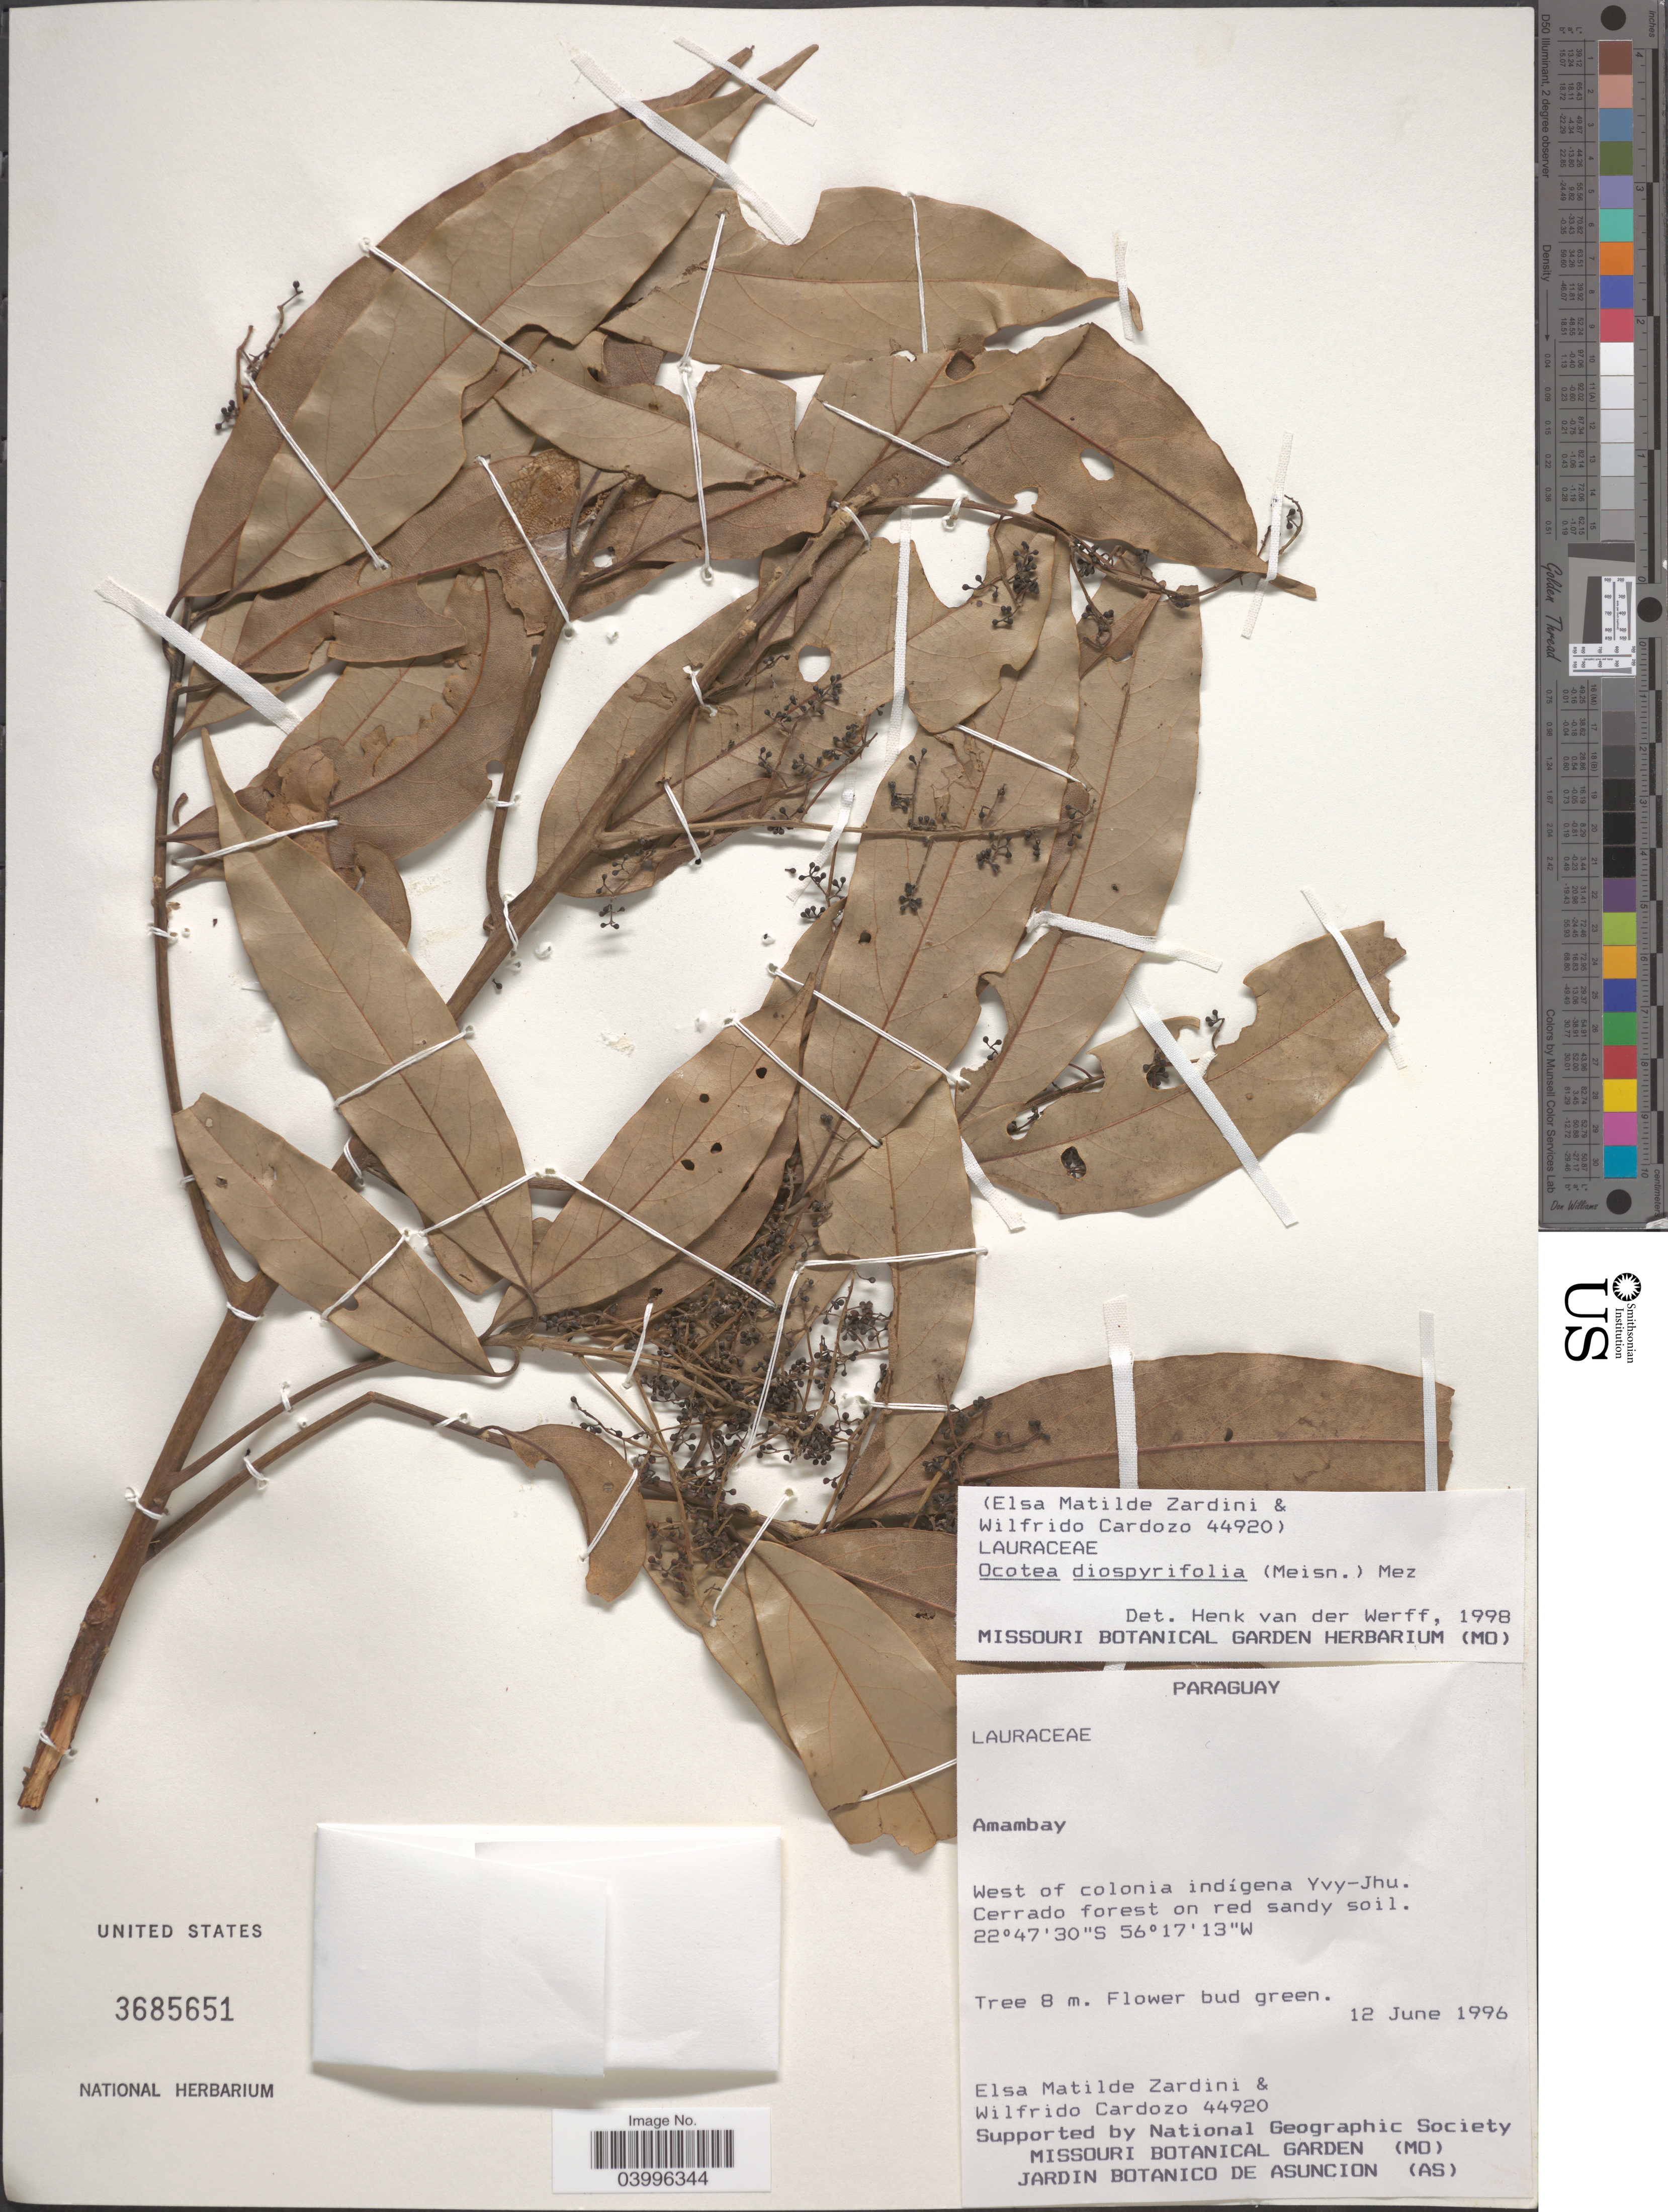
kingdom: Plantae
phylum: Tracheophyta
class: Magnoliopsida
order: Laurales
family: Lauraceae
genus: Ocotea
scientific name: Ocotea diospyrifolia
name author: (Meisn.) Mez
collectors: E. M. Zardini & W. Cardozo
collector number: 44920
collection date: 1996-06-12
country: Paraguay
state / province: Amambay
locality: West of colonia indígena Yvy-Jhu. Cerrado forest on red sandy soil.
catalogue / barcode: US 3685651